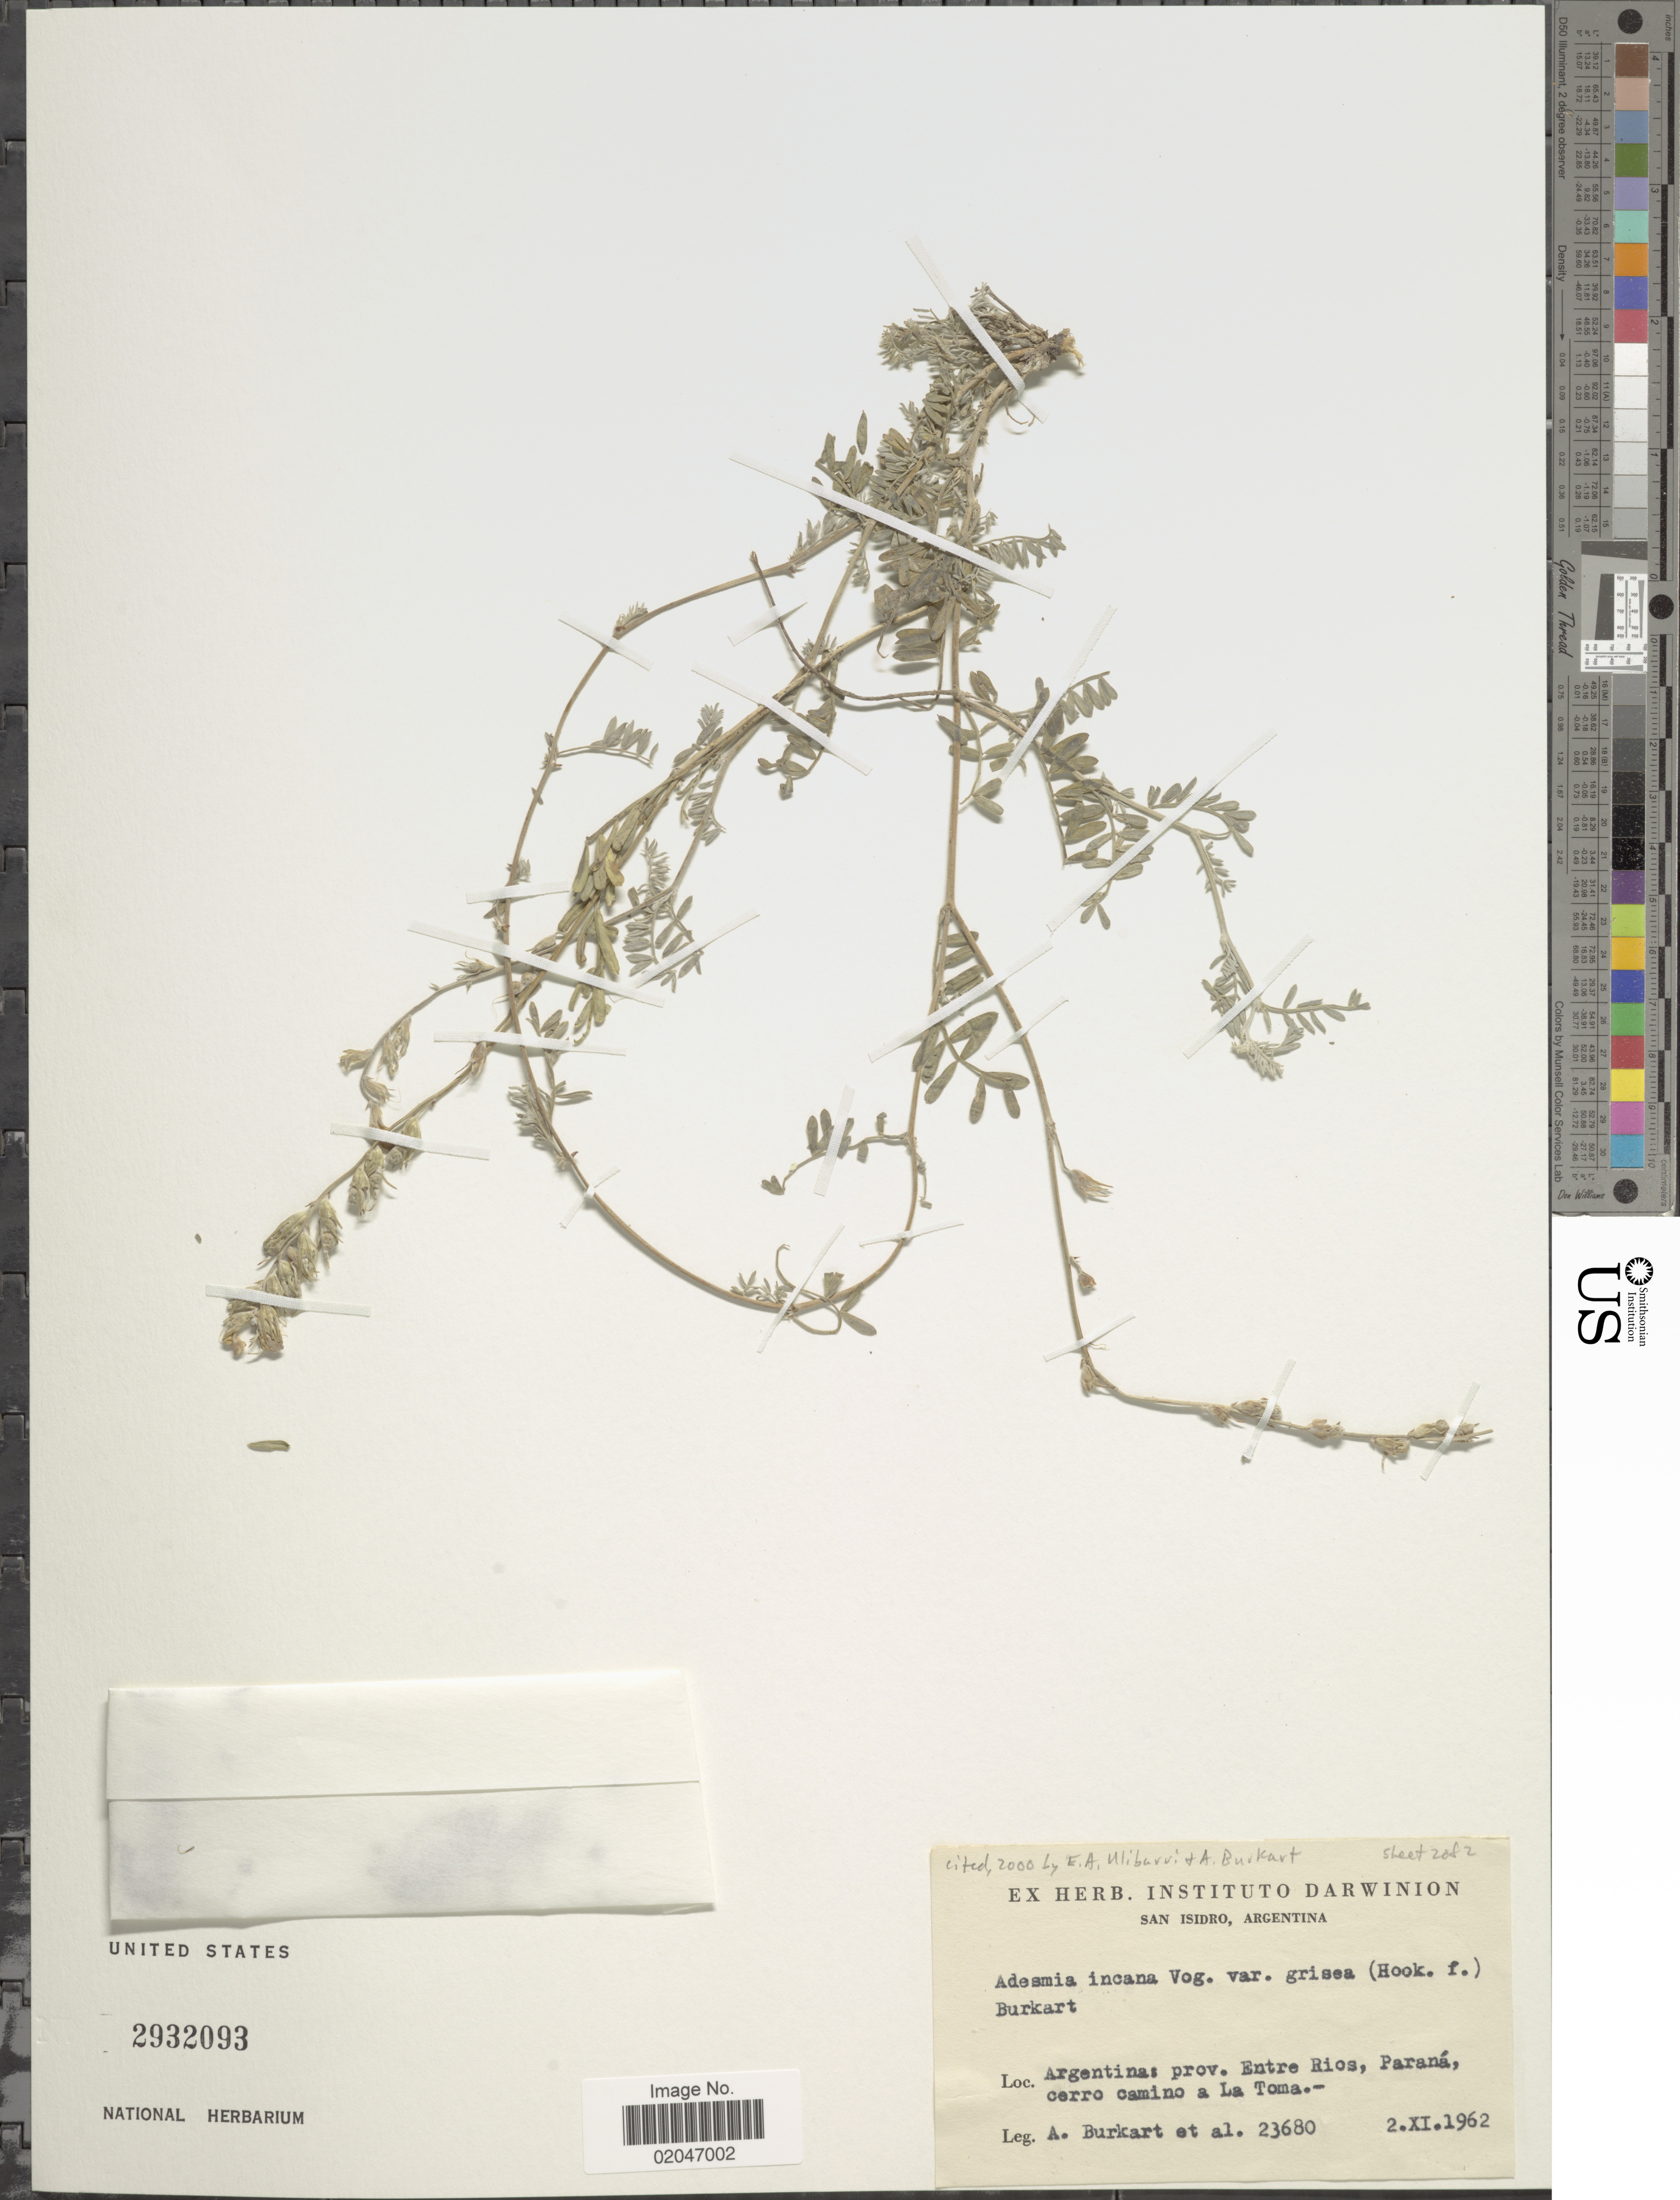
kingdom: Plantae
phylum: Tracheophyta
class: Magnoliopsida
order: Fabales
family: Fabaceae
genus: Adesmia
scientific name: Adesmia incana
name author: Vogel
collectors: A. E. Burkart & et al.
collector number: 23680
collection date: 1962-11-02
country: Argentina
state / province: Entre Rios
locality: Parana, cerro camino a La Toma.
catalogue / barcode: US 2932093